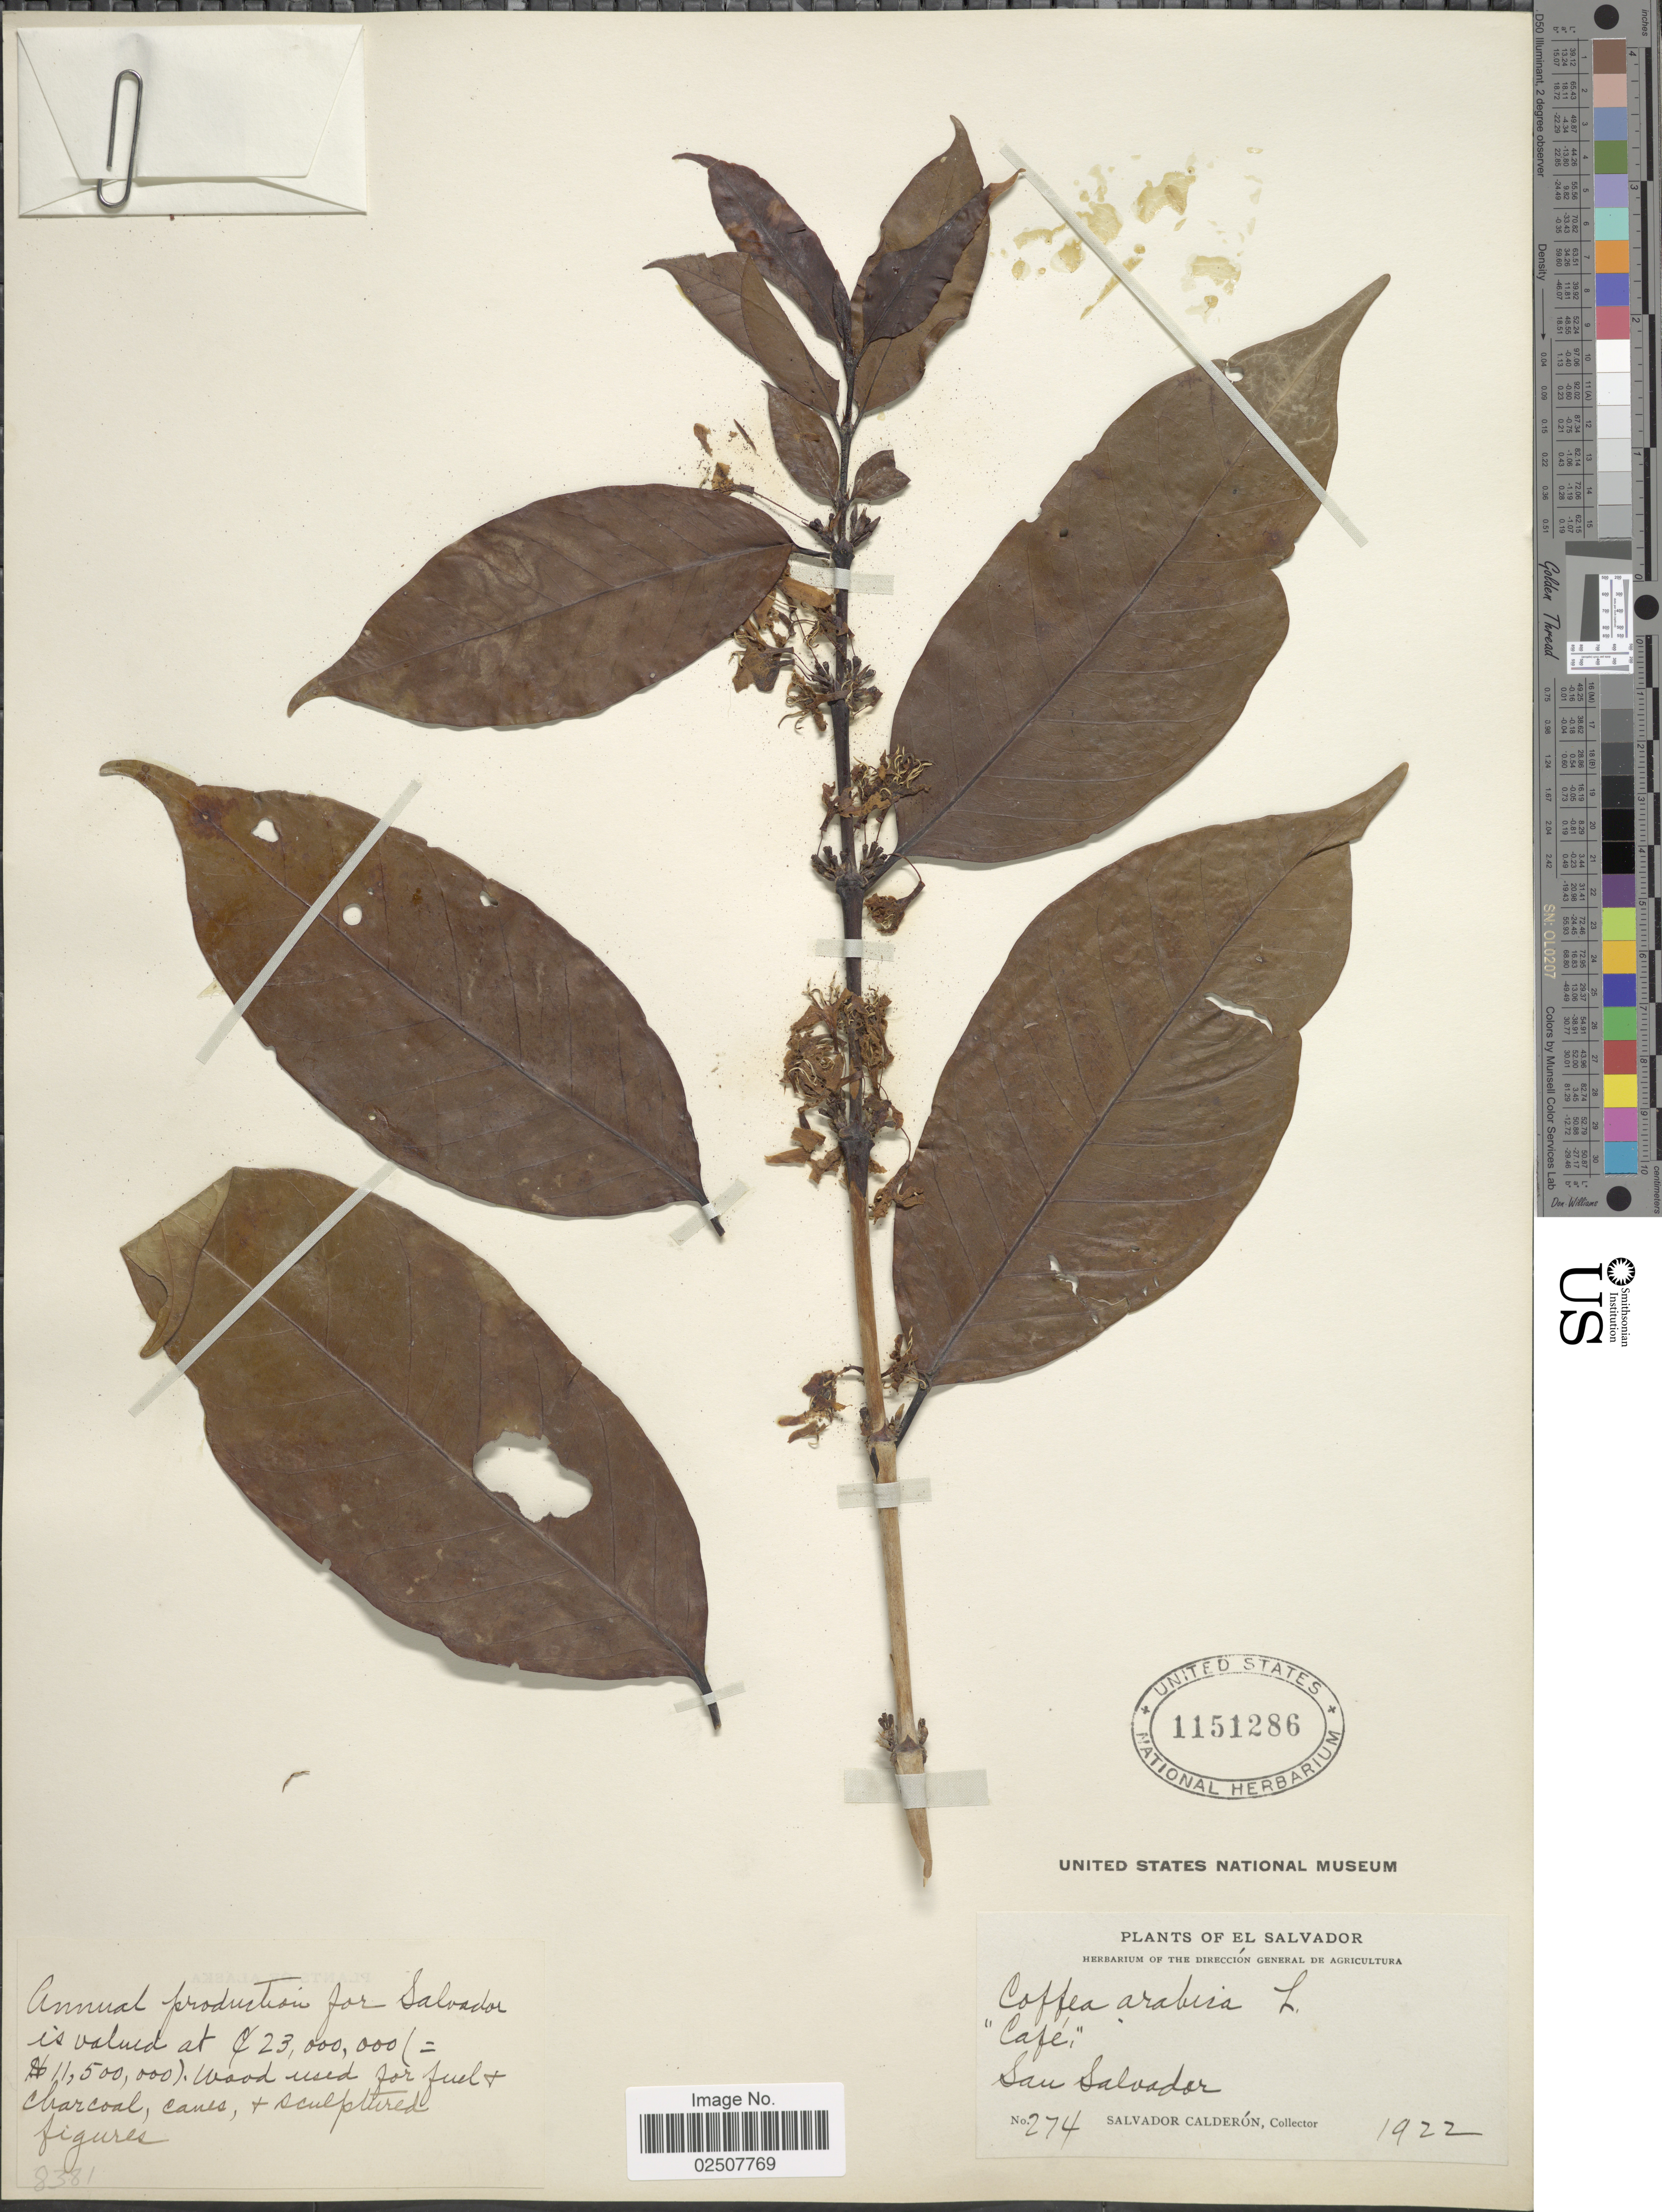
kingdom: Plantae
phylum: Tracheophyta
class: Magnoliopsida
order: Gentianales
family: Rubiaceae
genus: Coffea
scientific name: Coffea arabica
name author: L.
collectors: S. Calderón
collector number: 274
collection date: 1922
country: El Salvador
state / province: San Salvador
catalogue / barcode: US 1151286